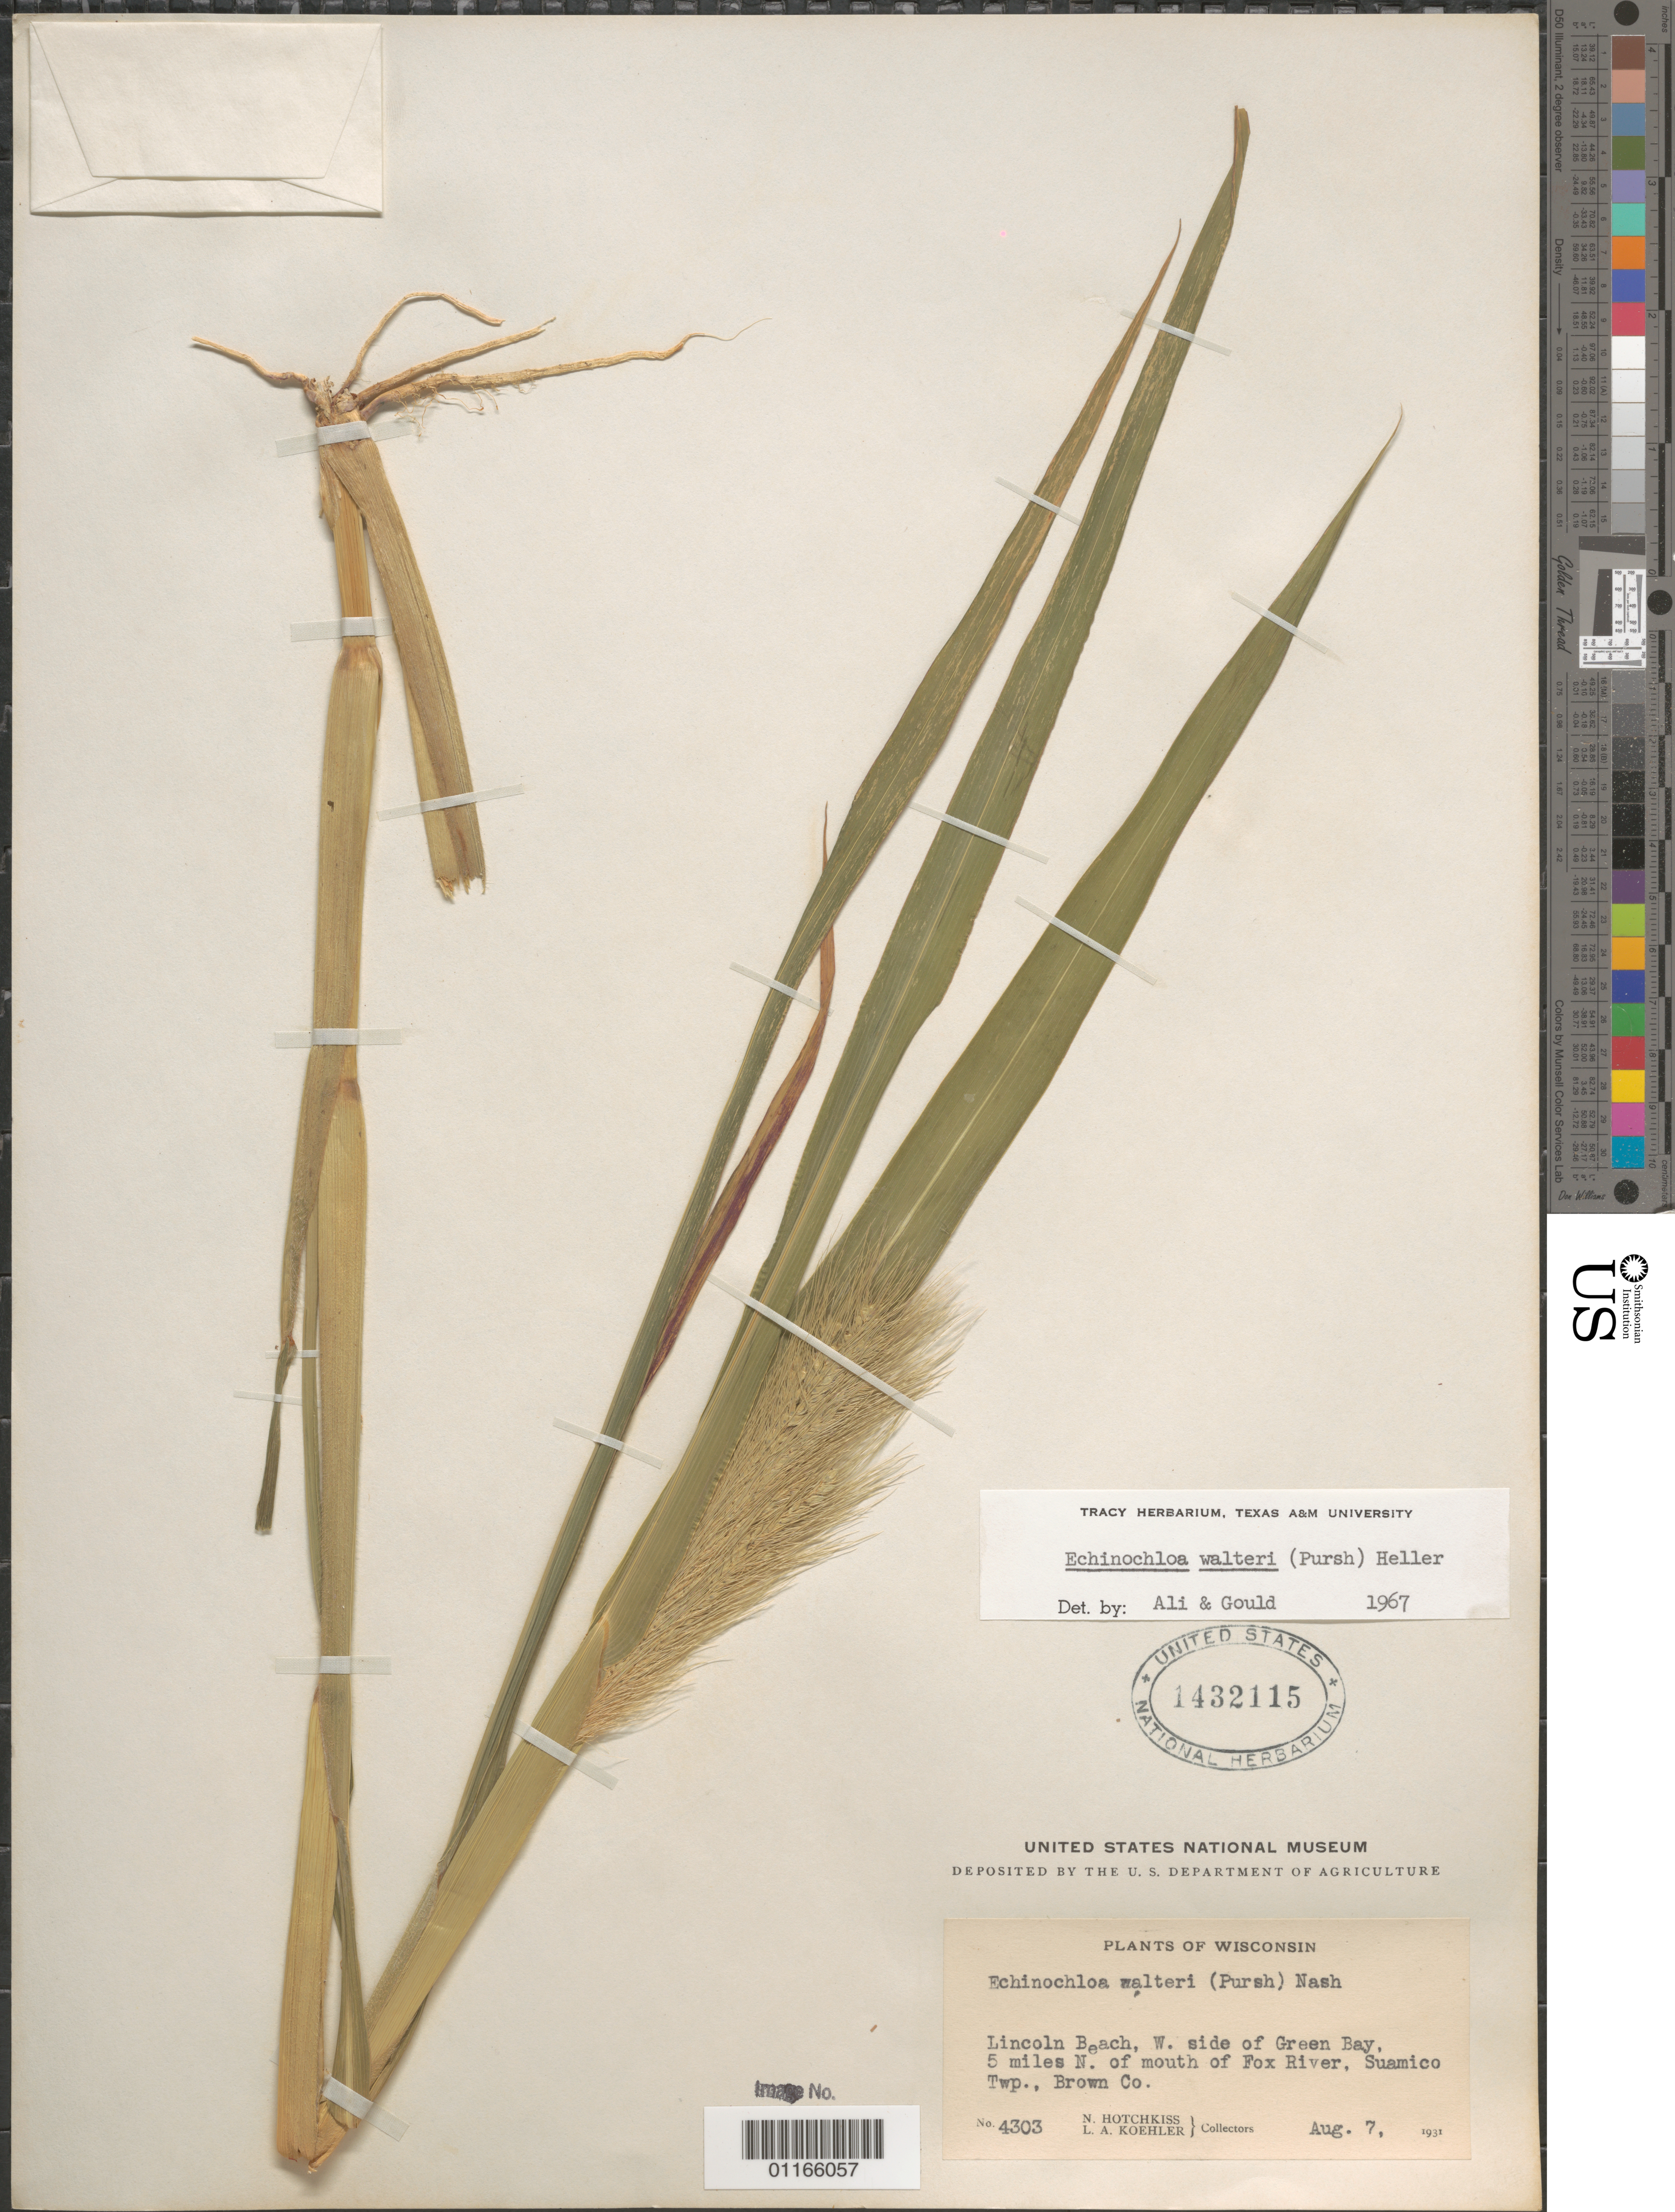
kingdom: Plantae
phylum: Tracheophyta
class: Liliopsida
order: Poales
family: Poaceae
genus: Echinochloa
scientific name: Echinochloa walteri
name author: (Pursh) A. Heller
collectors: N. Hotchkiss & L. Koehler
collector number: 4303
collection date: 1931-08-07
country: United States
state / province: Wisconsin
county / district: Brown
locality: Lincoln Beach, W. side of Green Bay, 5 miles N. of mouth of Fox River, Suamico Twp.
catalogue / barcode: US 1432115